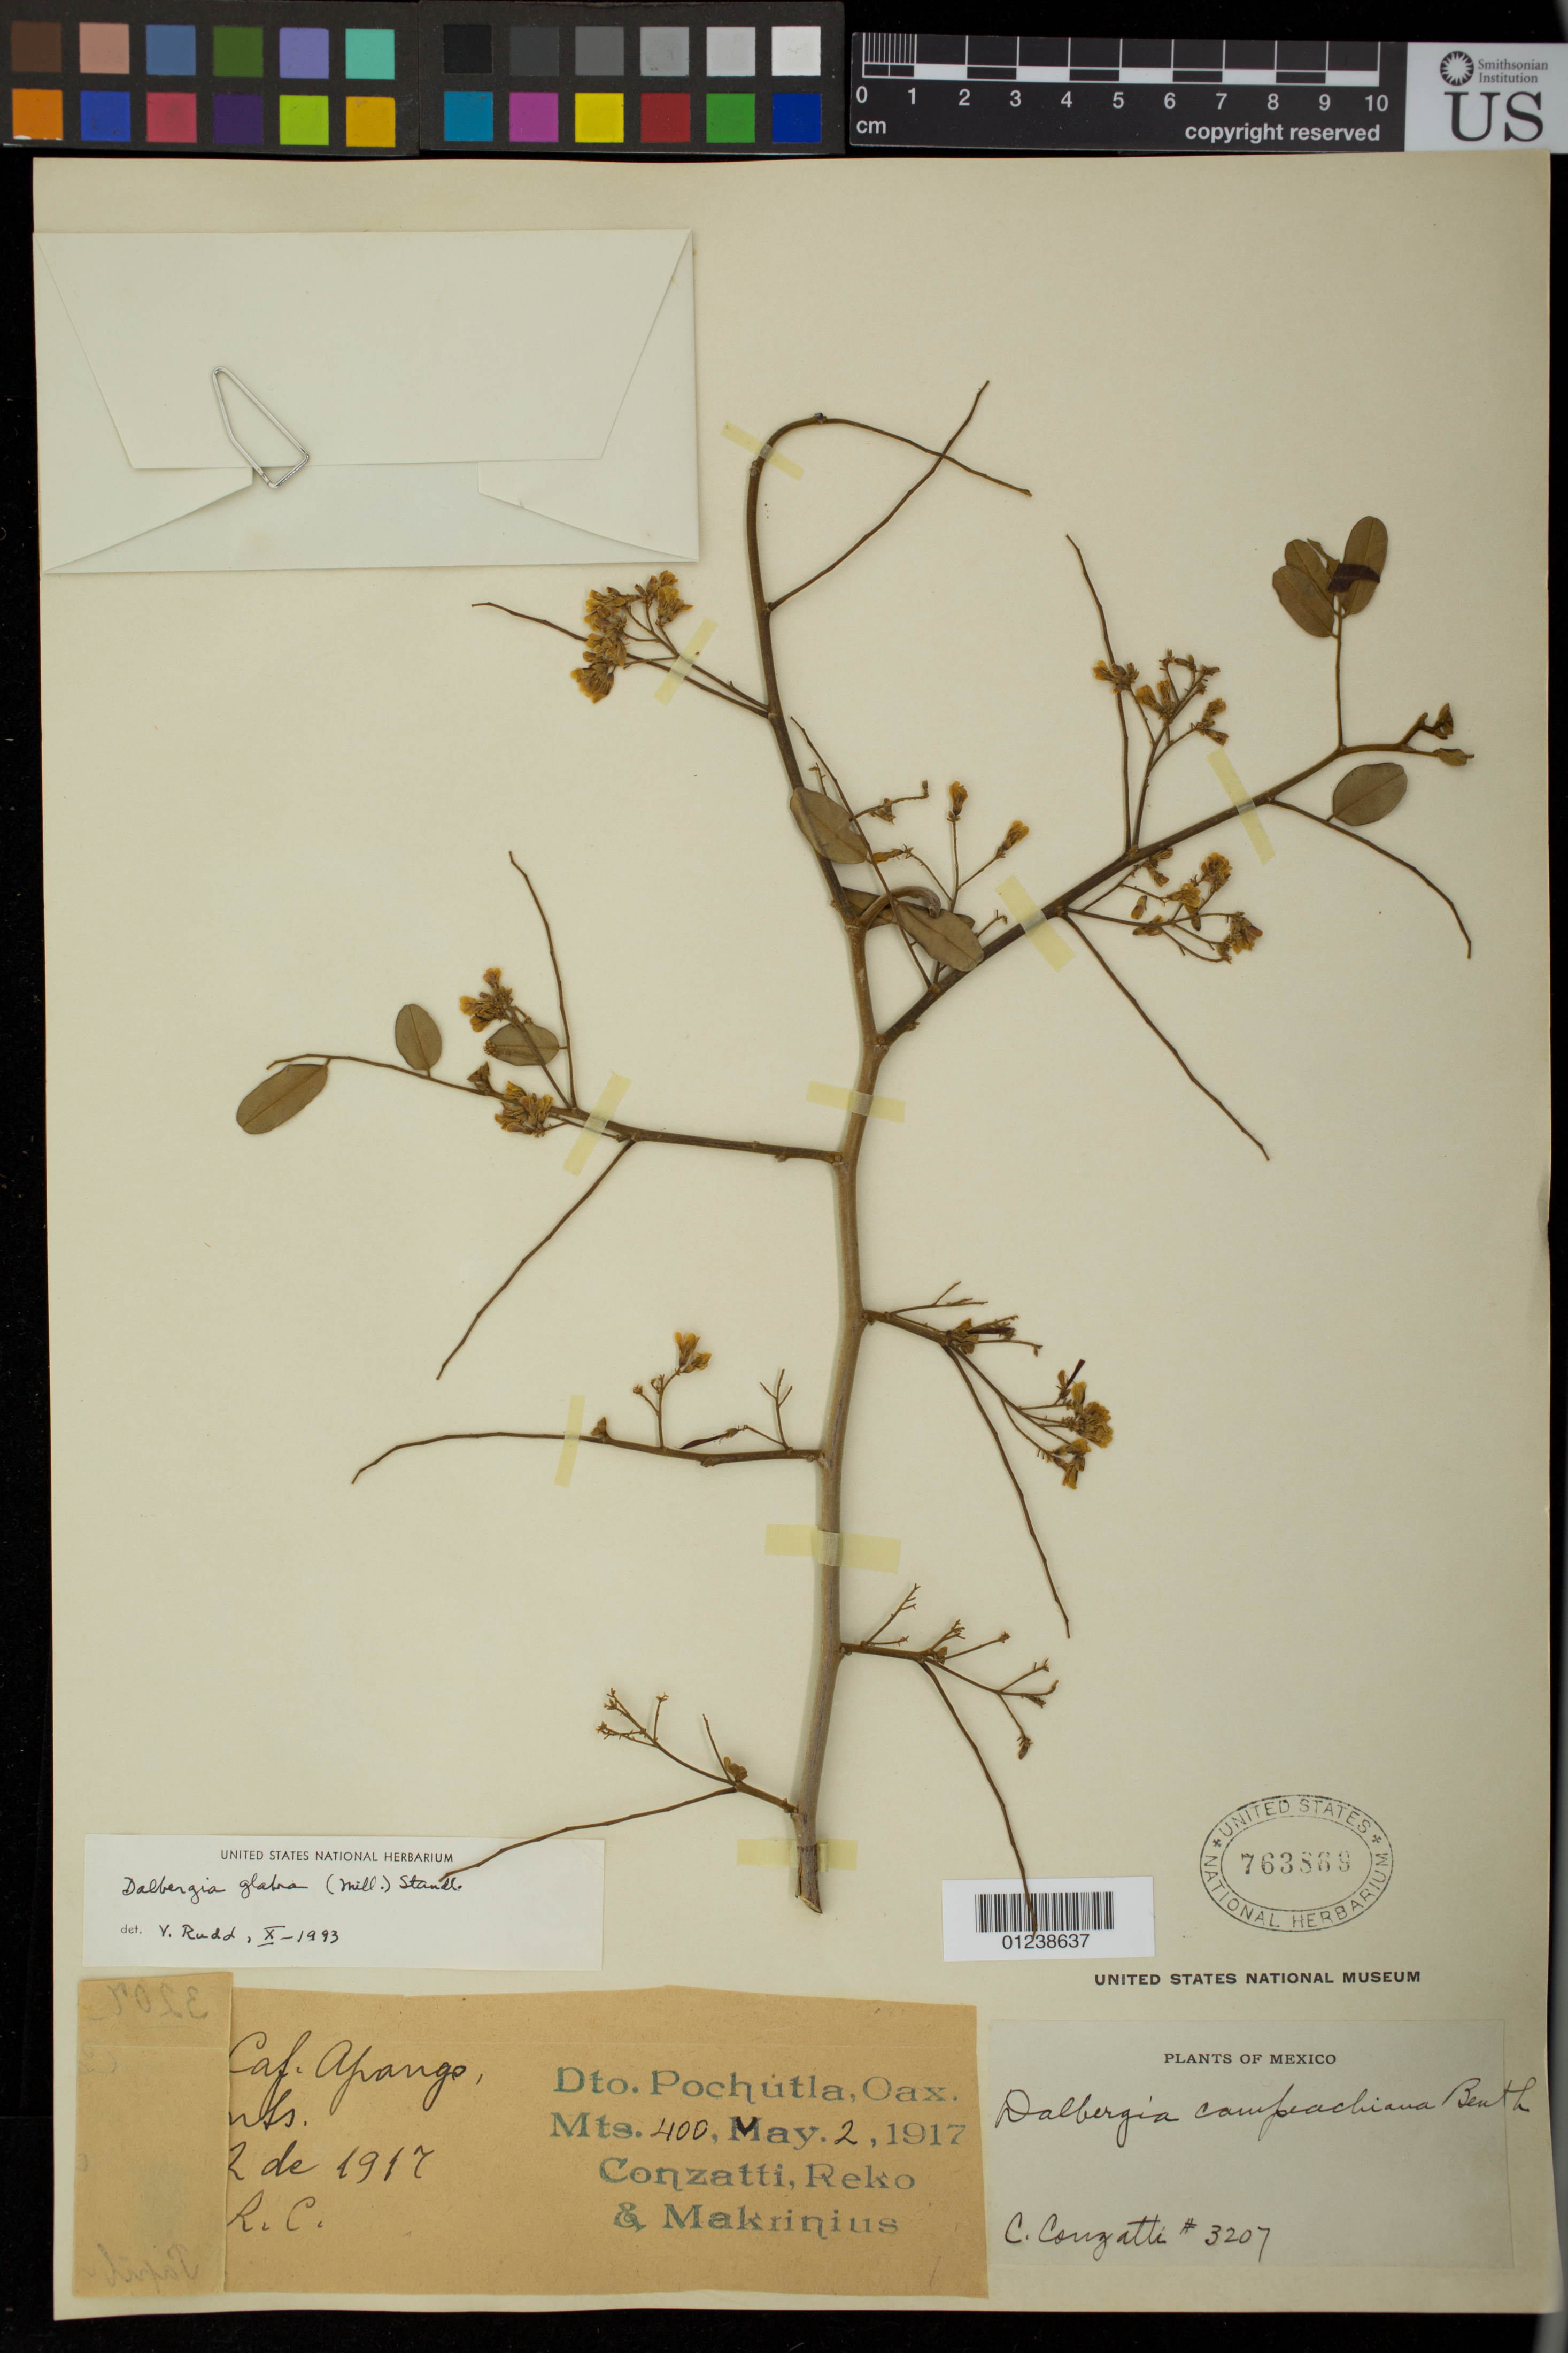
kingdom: Plantae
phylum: Tracheophyta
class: Magnoliopsida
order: Fabales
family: Fabaceae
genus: Dalbergia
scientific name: Dalbergia glabra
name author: (Mill.) Standl.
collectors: C. Conzatti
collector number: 3207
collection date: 1917-05-02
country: Mexico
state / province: Oaxaca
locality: Pochutla, Oaxaca Mountains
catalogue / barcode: US 763869